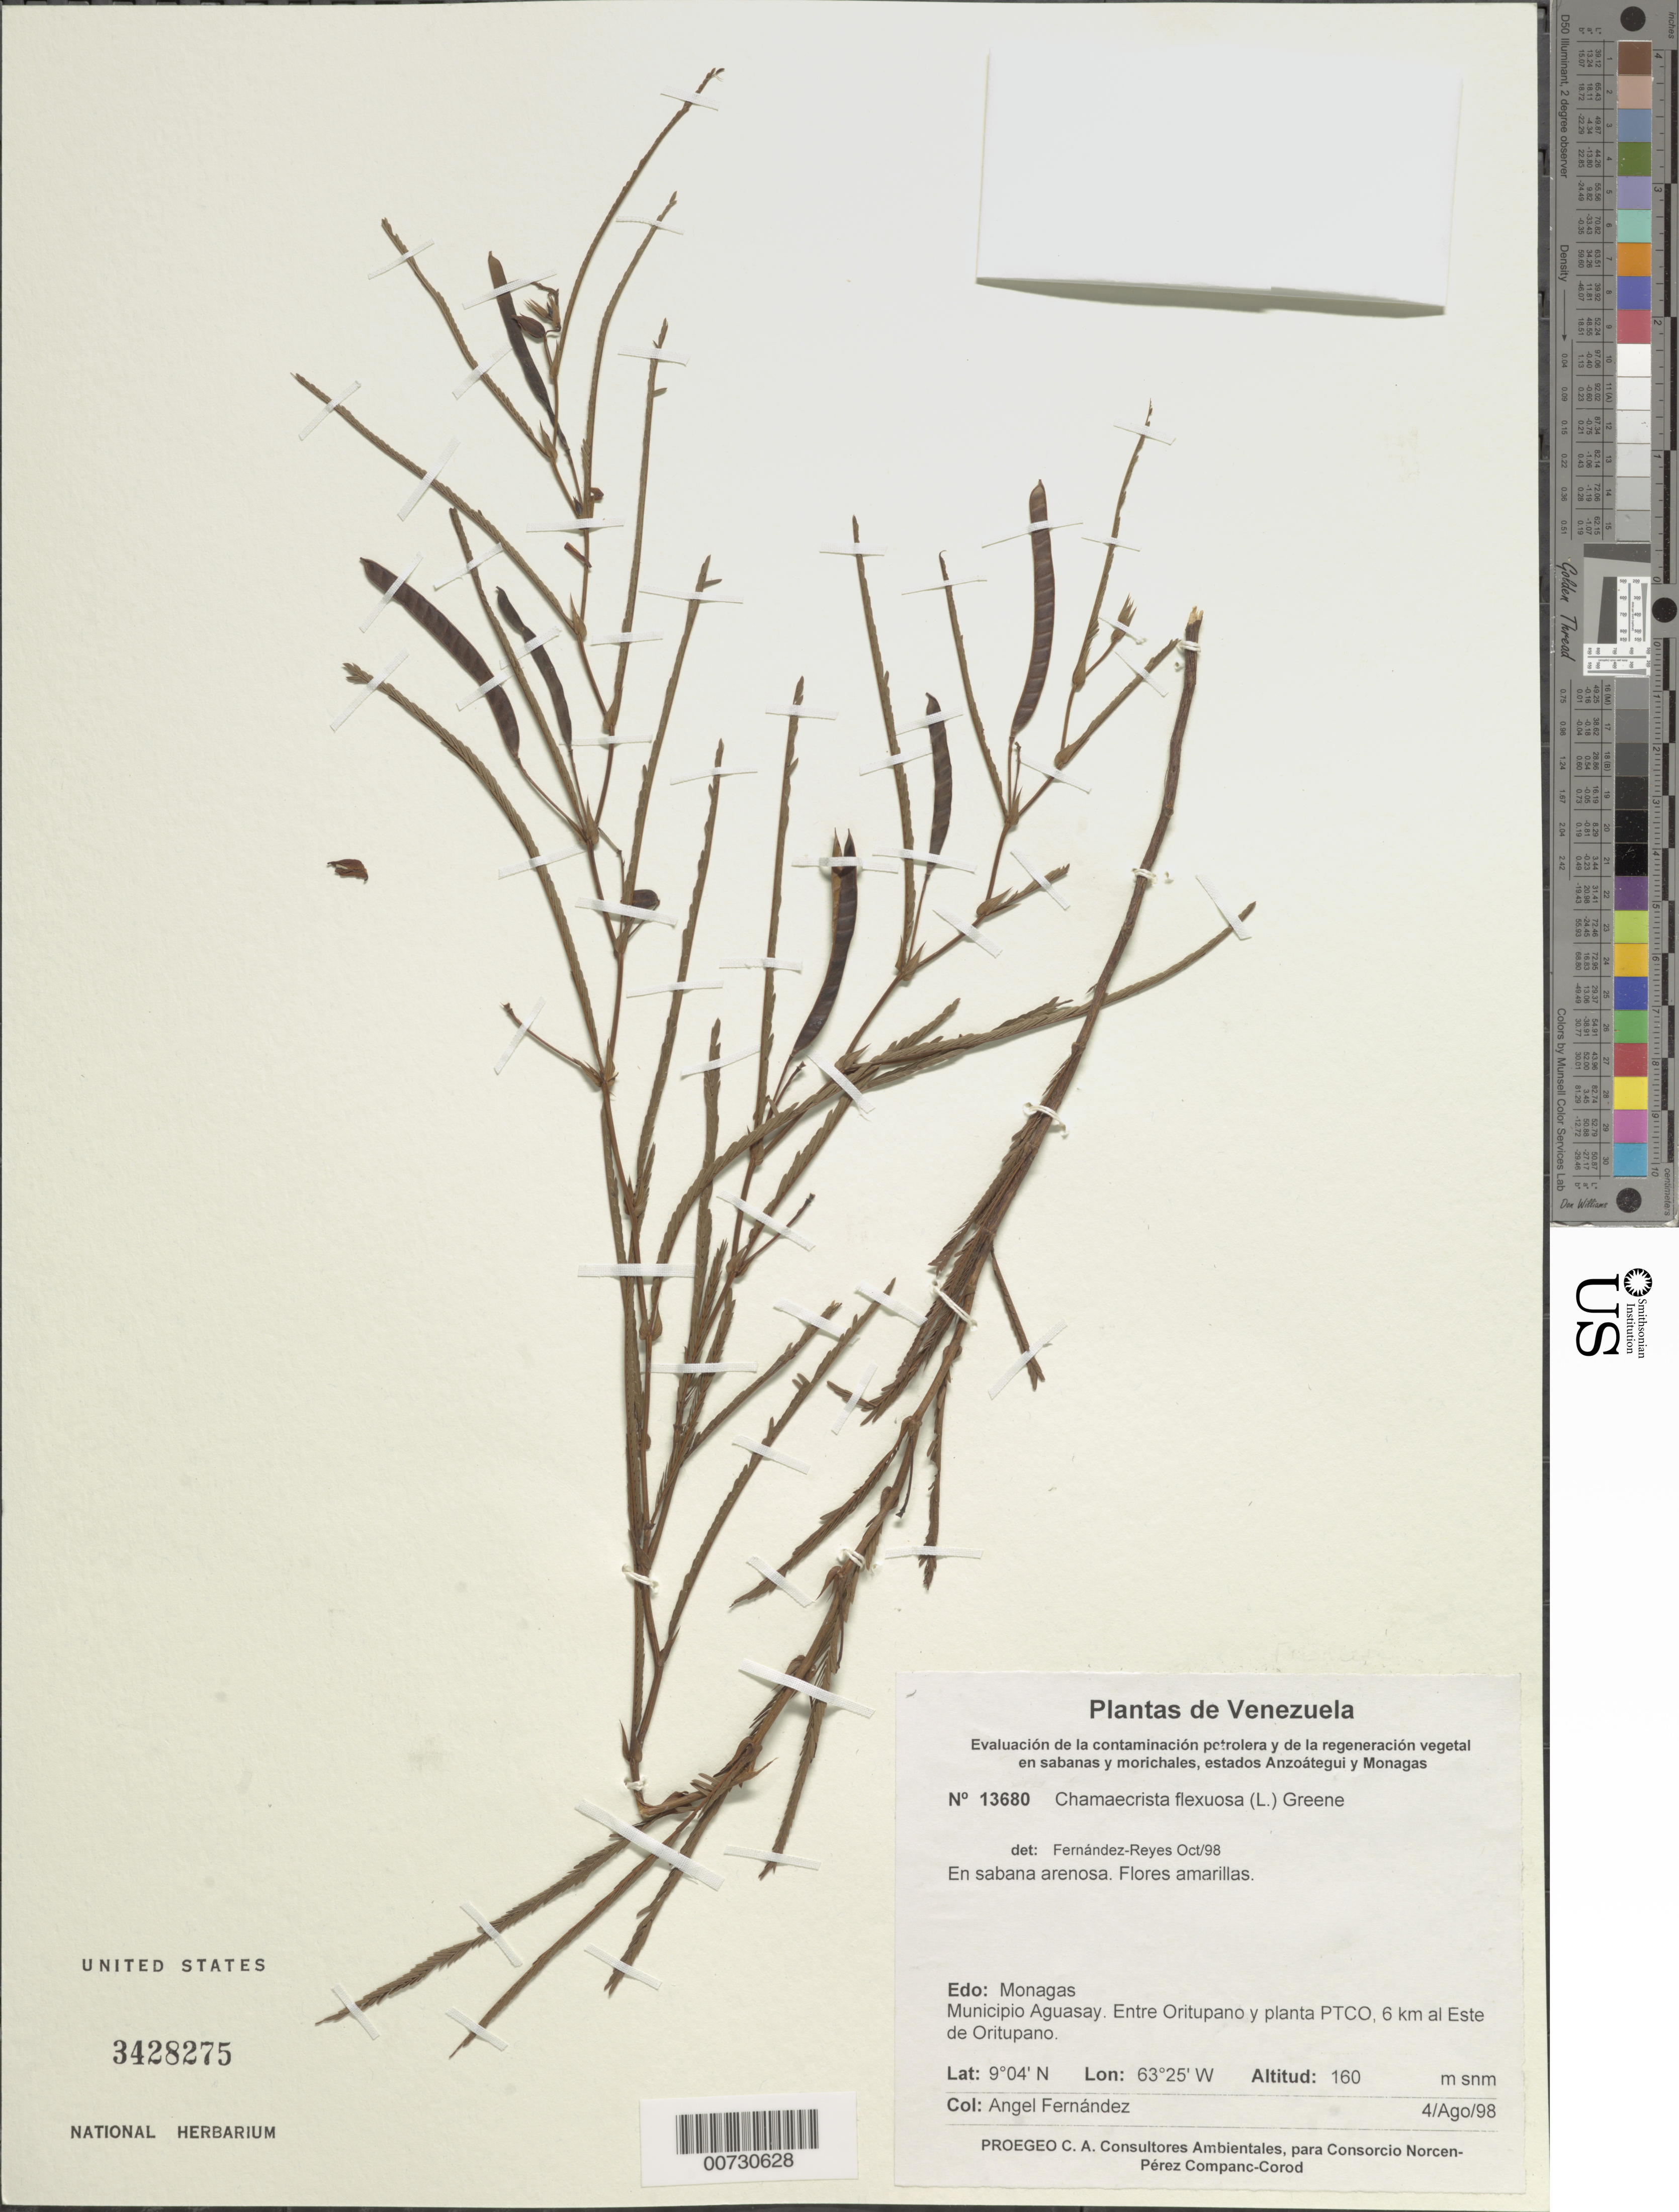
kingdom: Plantae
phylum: Tracheophyta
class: Magnoliopsida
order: Fabales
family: Fabaceae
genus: Chamaecrista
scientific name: Chamaecrista flexuosa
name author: (L.) Greene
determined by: Fernández Reyes, --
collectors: A. Fernández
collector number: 13680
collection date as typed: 04 Aug 1998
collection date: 1998-08-04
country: Venezuela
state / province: Monagas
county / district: Aguasay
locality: Between Oritupano and planta PTCO, 6 km al Este de Oritupano.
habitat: En sabana arenosa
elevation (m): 160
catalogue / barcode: US 3428275